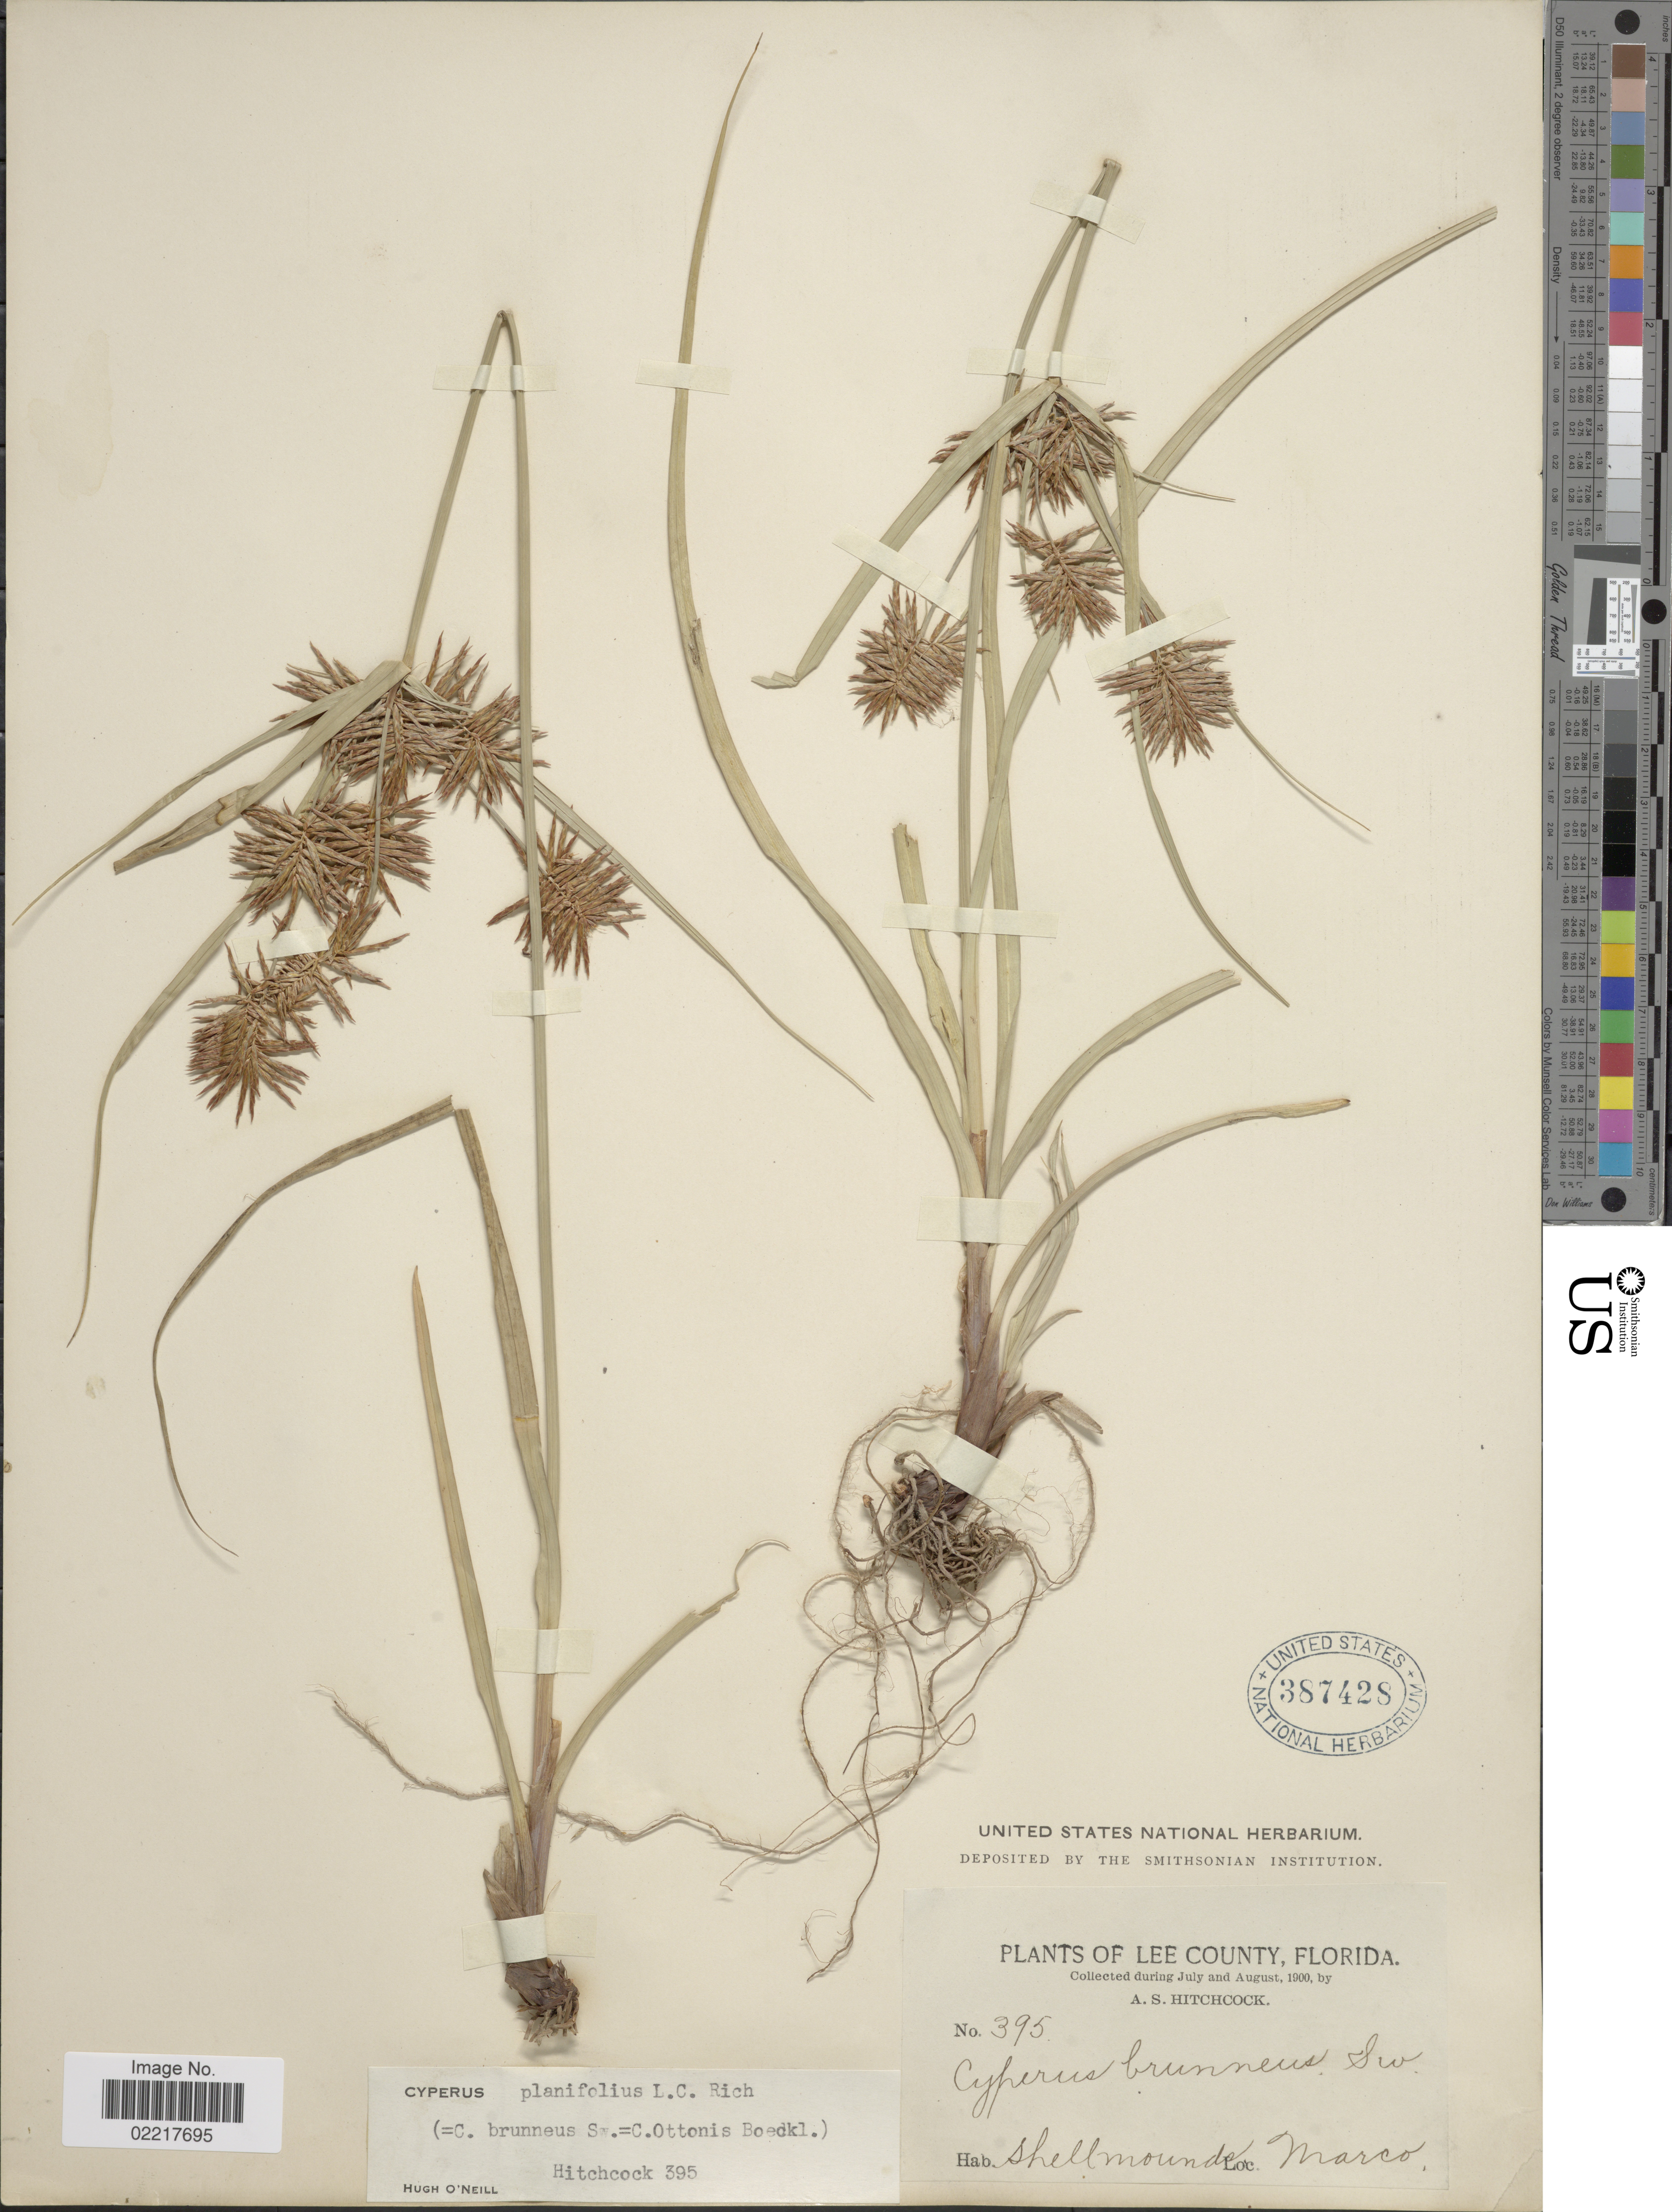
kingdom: Plantae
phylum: Tracheophyta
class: Liliopsida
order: Poales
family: Cyperaceae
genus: Cyperus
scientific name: Cyperus planifolius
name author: Rich.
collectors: A. S. Hitchcock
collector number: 395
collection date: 1900-07/1900-08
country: United States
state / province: Florida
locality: Lee County, Shellmounds Marco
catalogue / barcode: US 387428